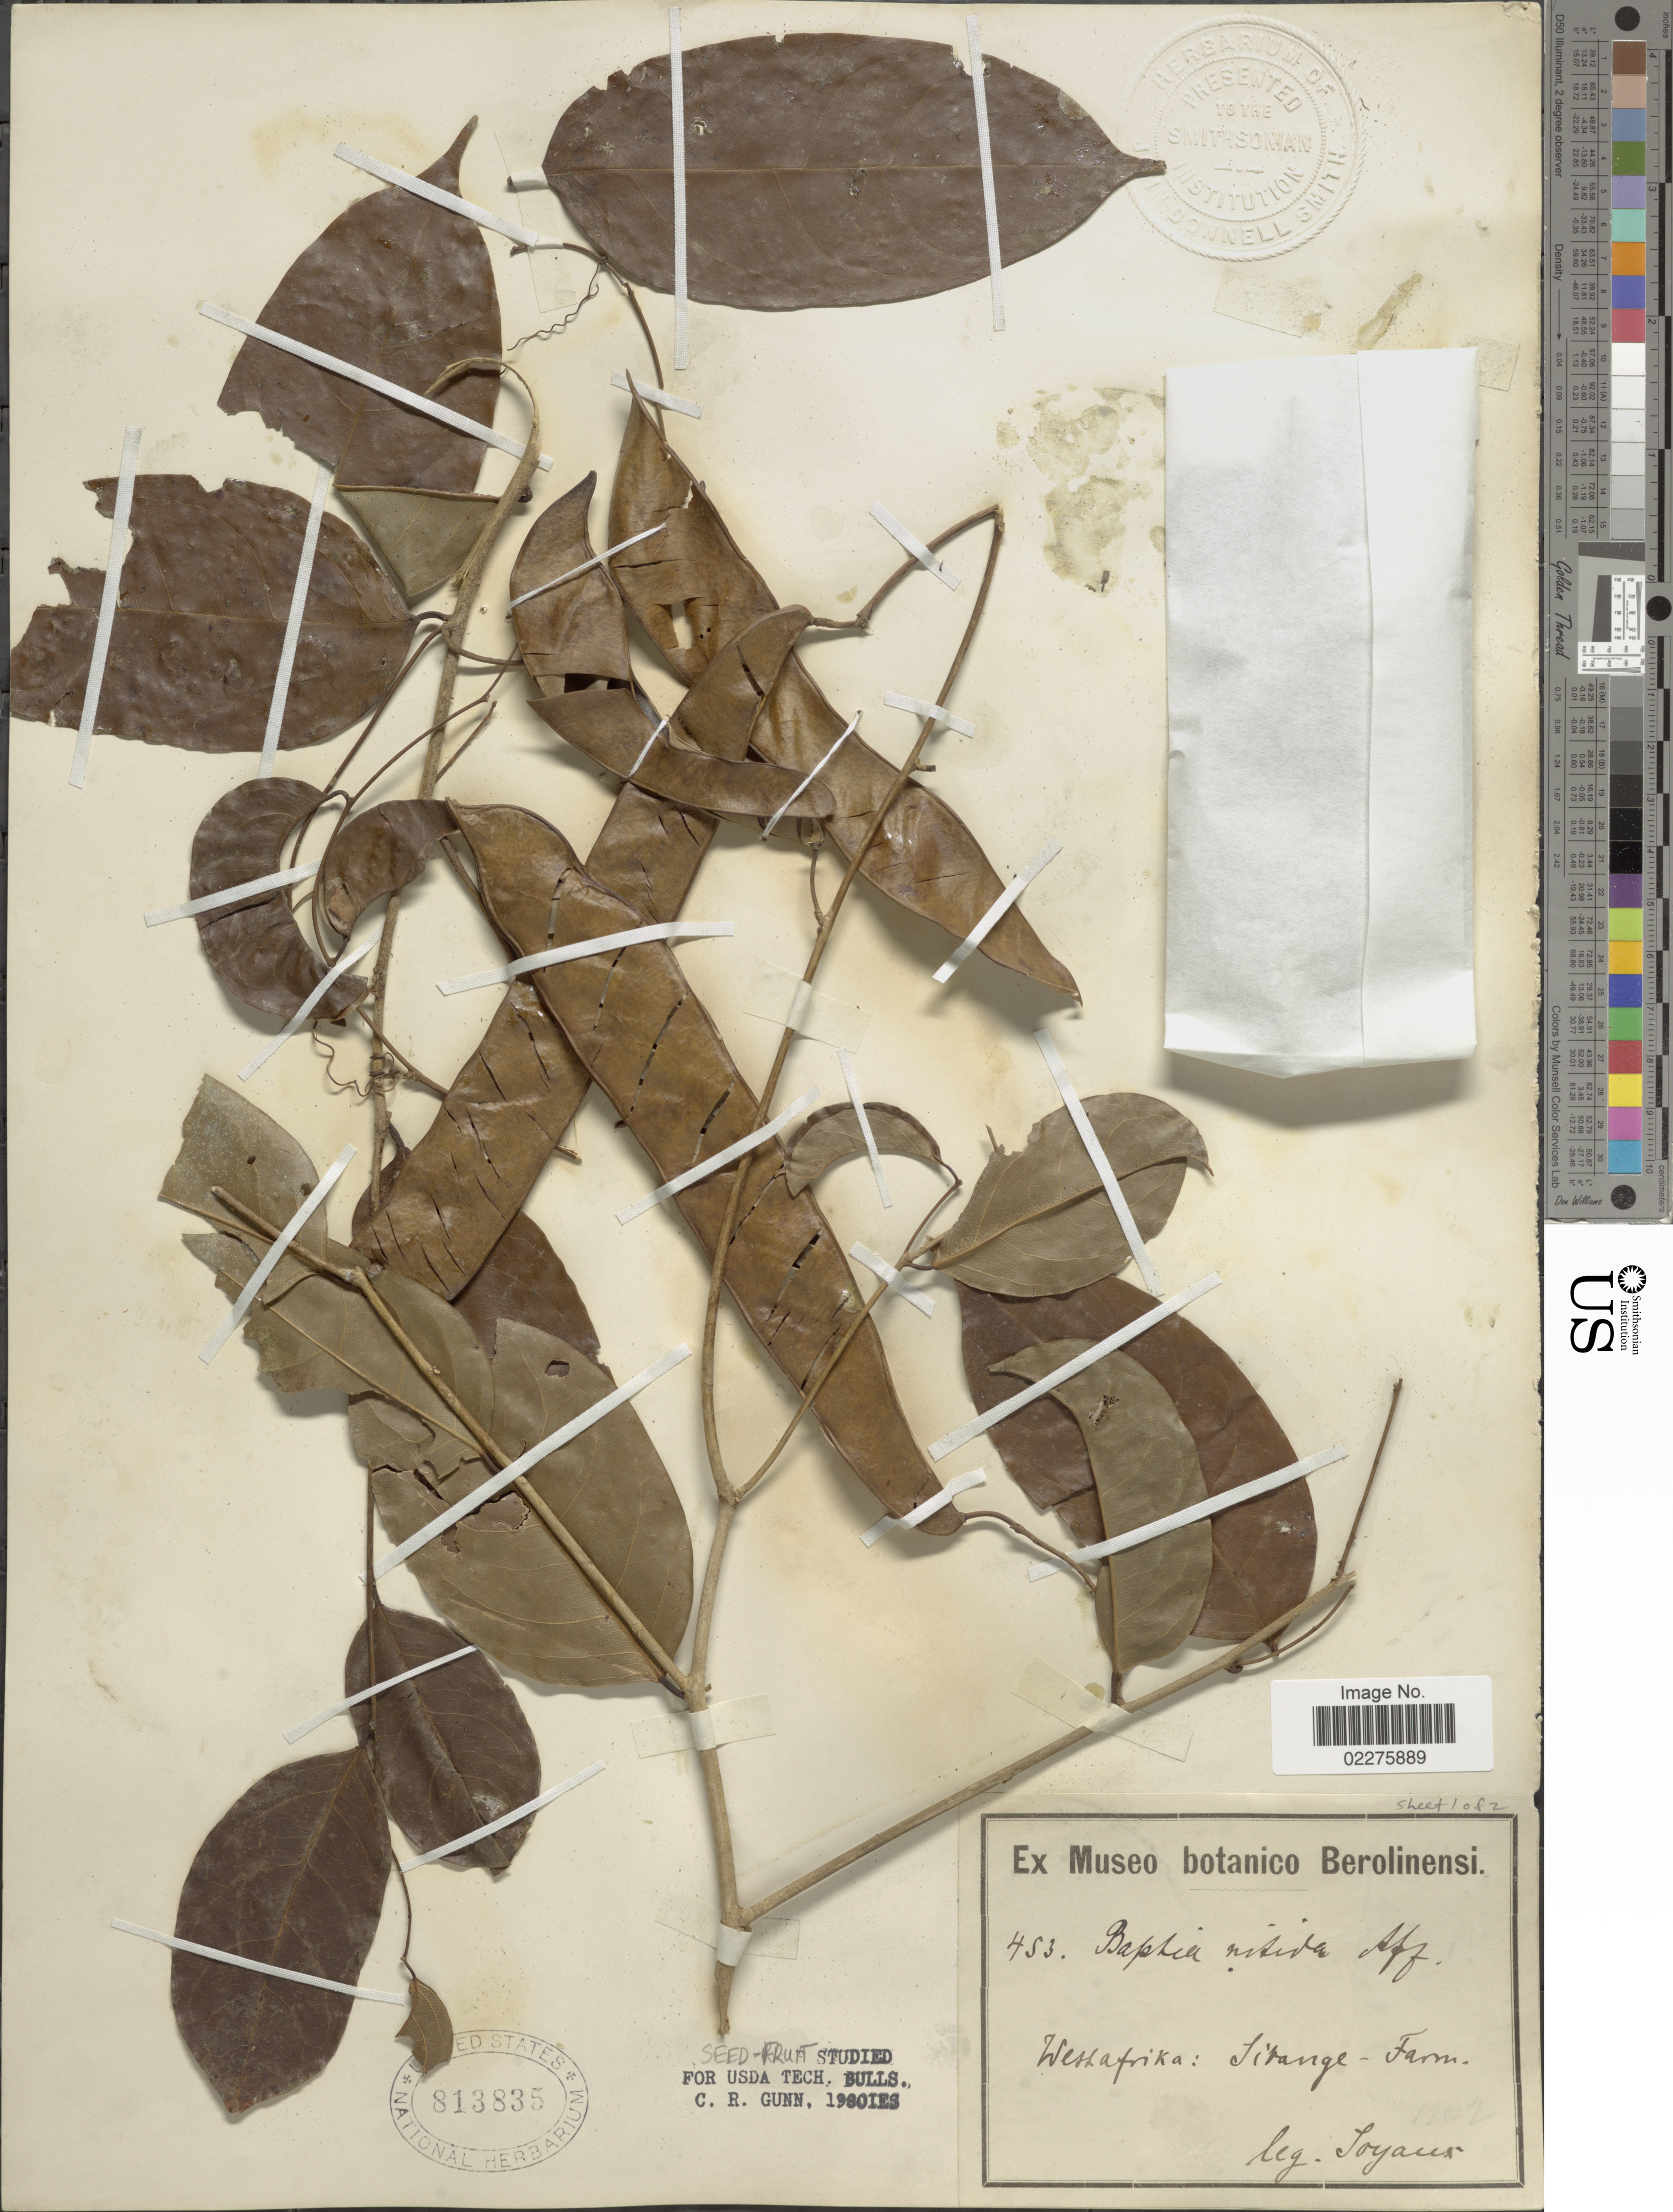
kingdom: Plantae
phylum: Tracheophyta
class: Magnoliopsida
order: Fabales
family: Fabaceae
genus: Baphia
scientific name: Baphia nitida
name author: Lodd.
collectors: -. Soyaux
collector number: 453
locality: Westafrika, Sibange-Farm [interpreted]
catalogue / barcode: US 813835